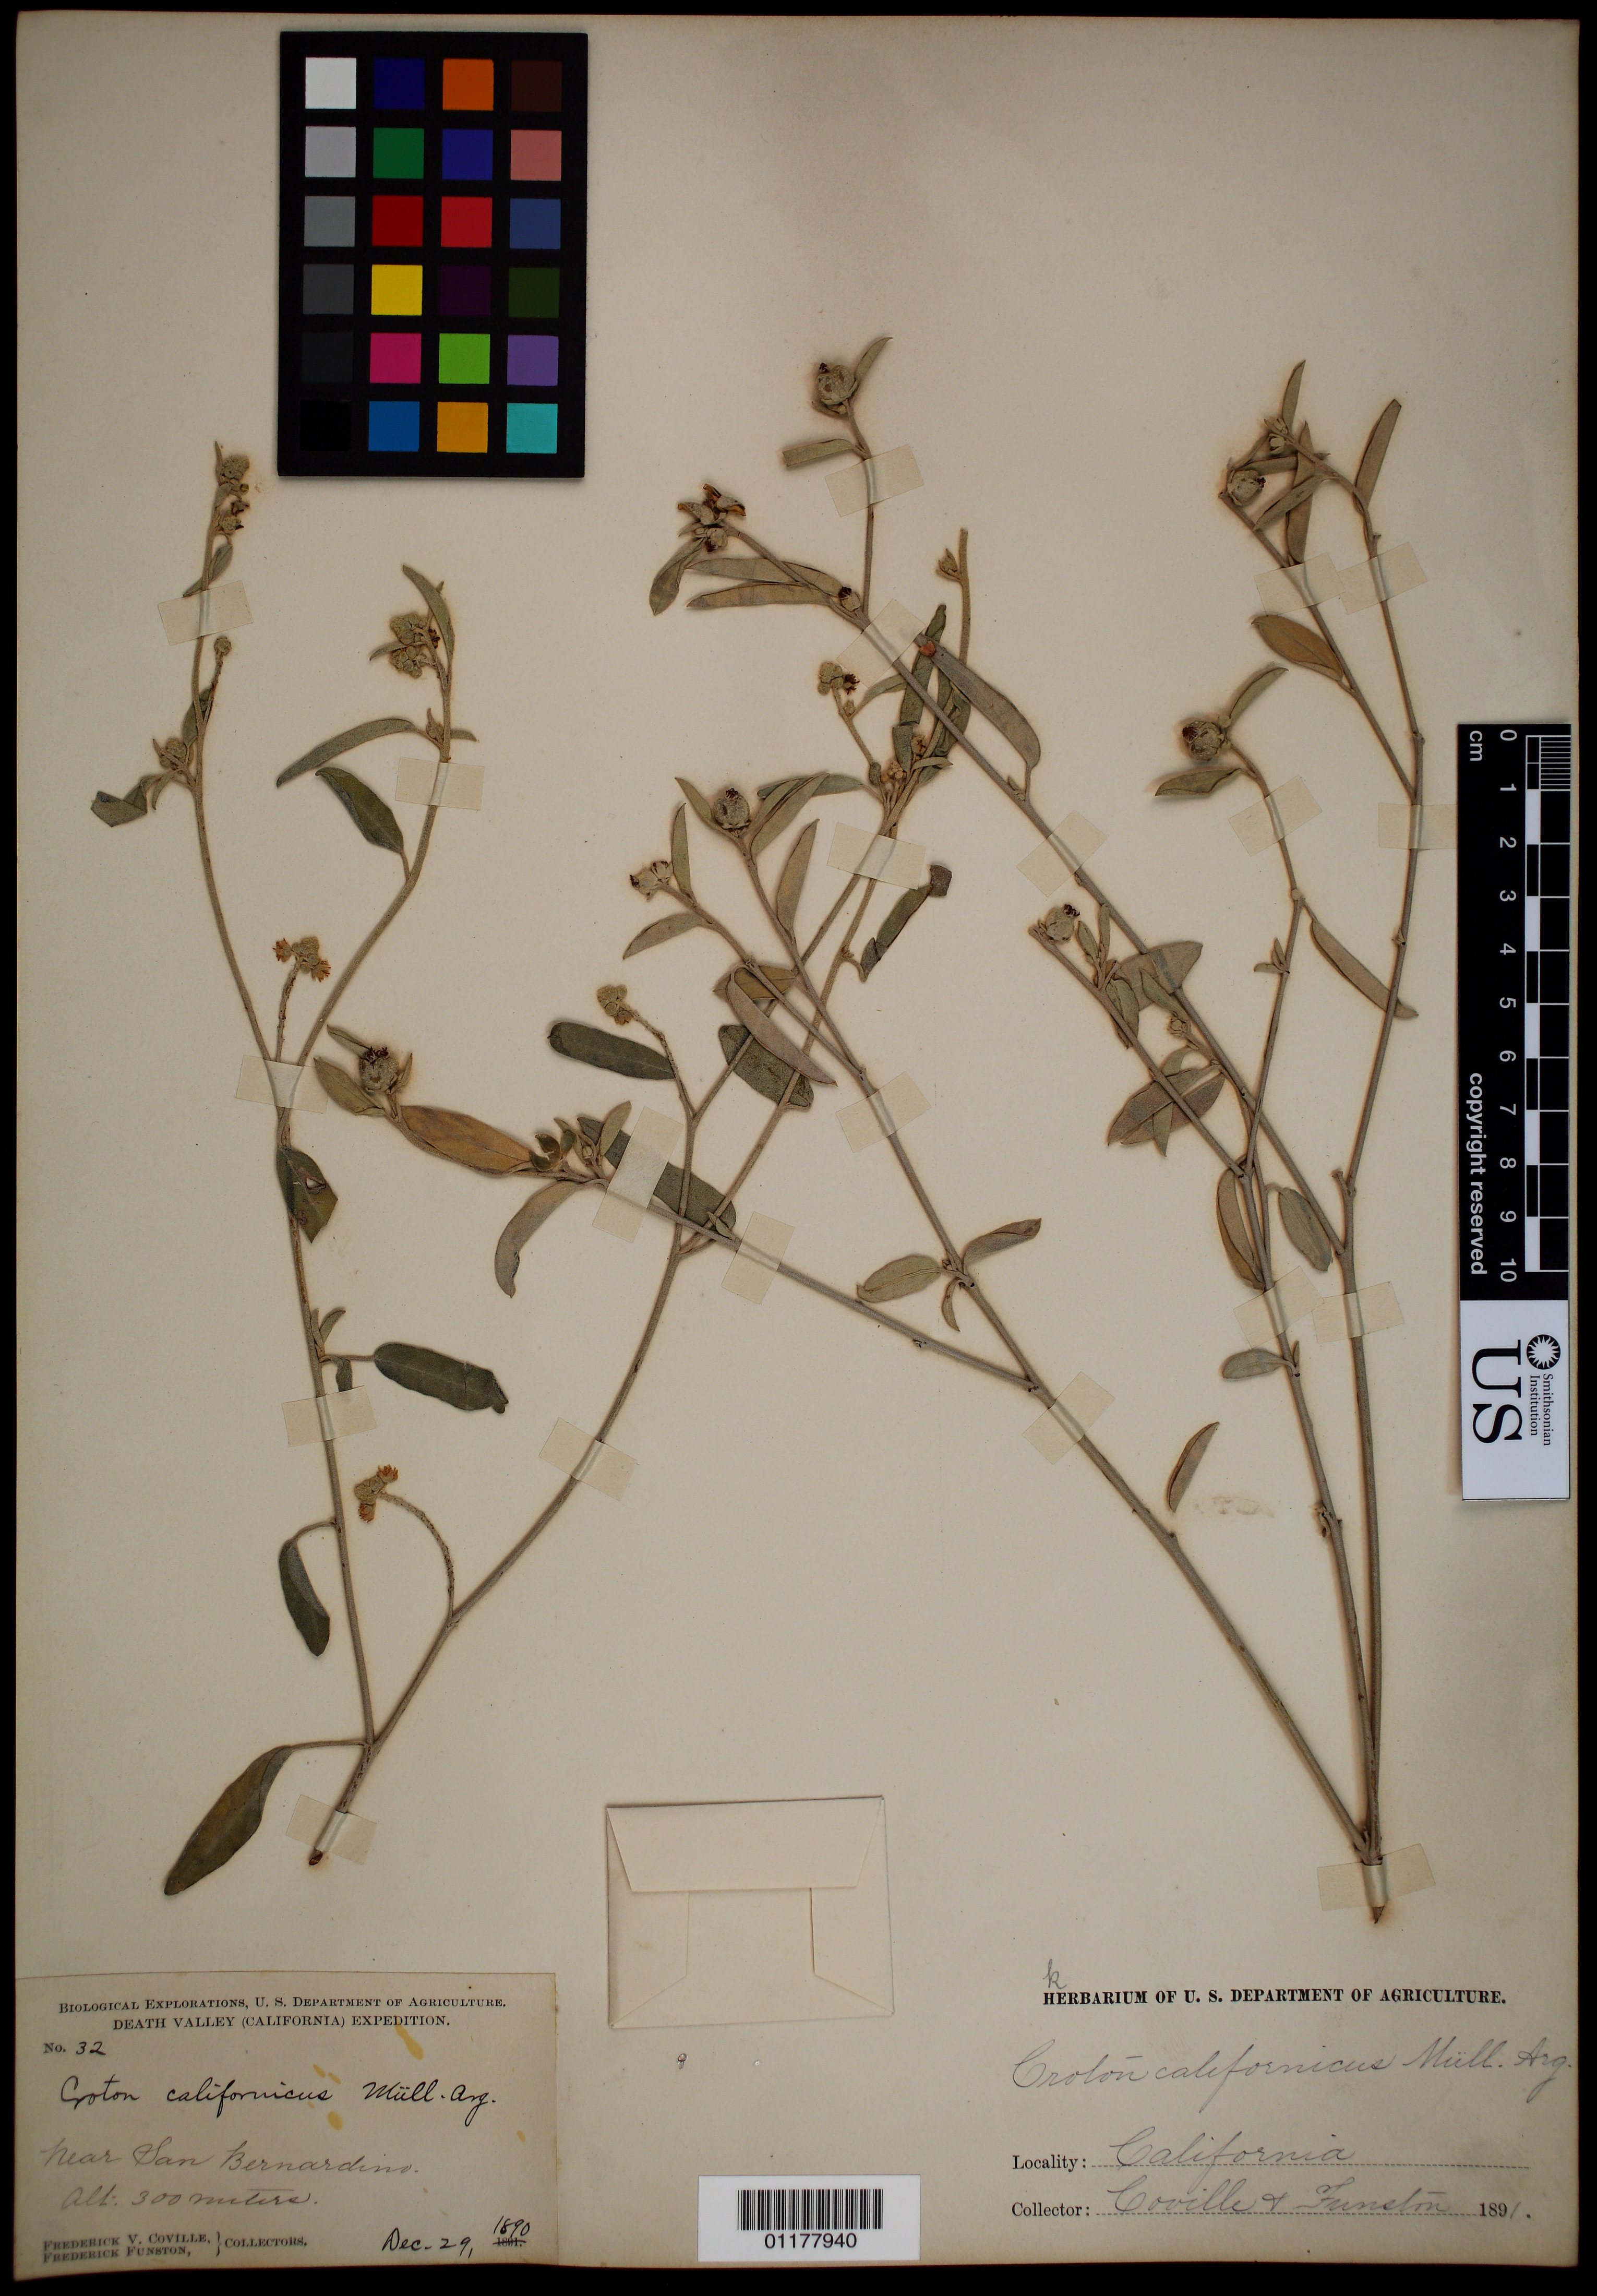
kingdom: Plantae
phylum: Tracheophyta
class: Magnoliopsida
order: Malpighiales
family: Euphorbiaceae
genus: Croton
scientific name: Croton californicus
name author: Müll. Arg.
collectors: F. V. Coville & F. Funston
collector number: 32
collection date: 1890-12-29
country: United States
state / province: California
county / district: San Bernardino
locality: Near San Bernardino.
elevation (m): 300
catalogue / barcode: US 1